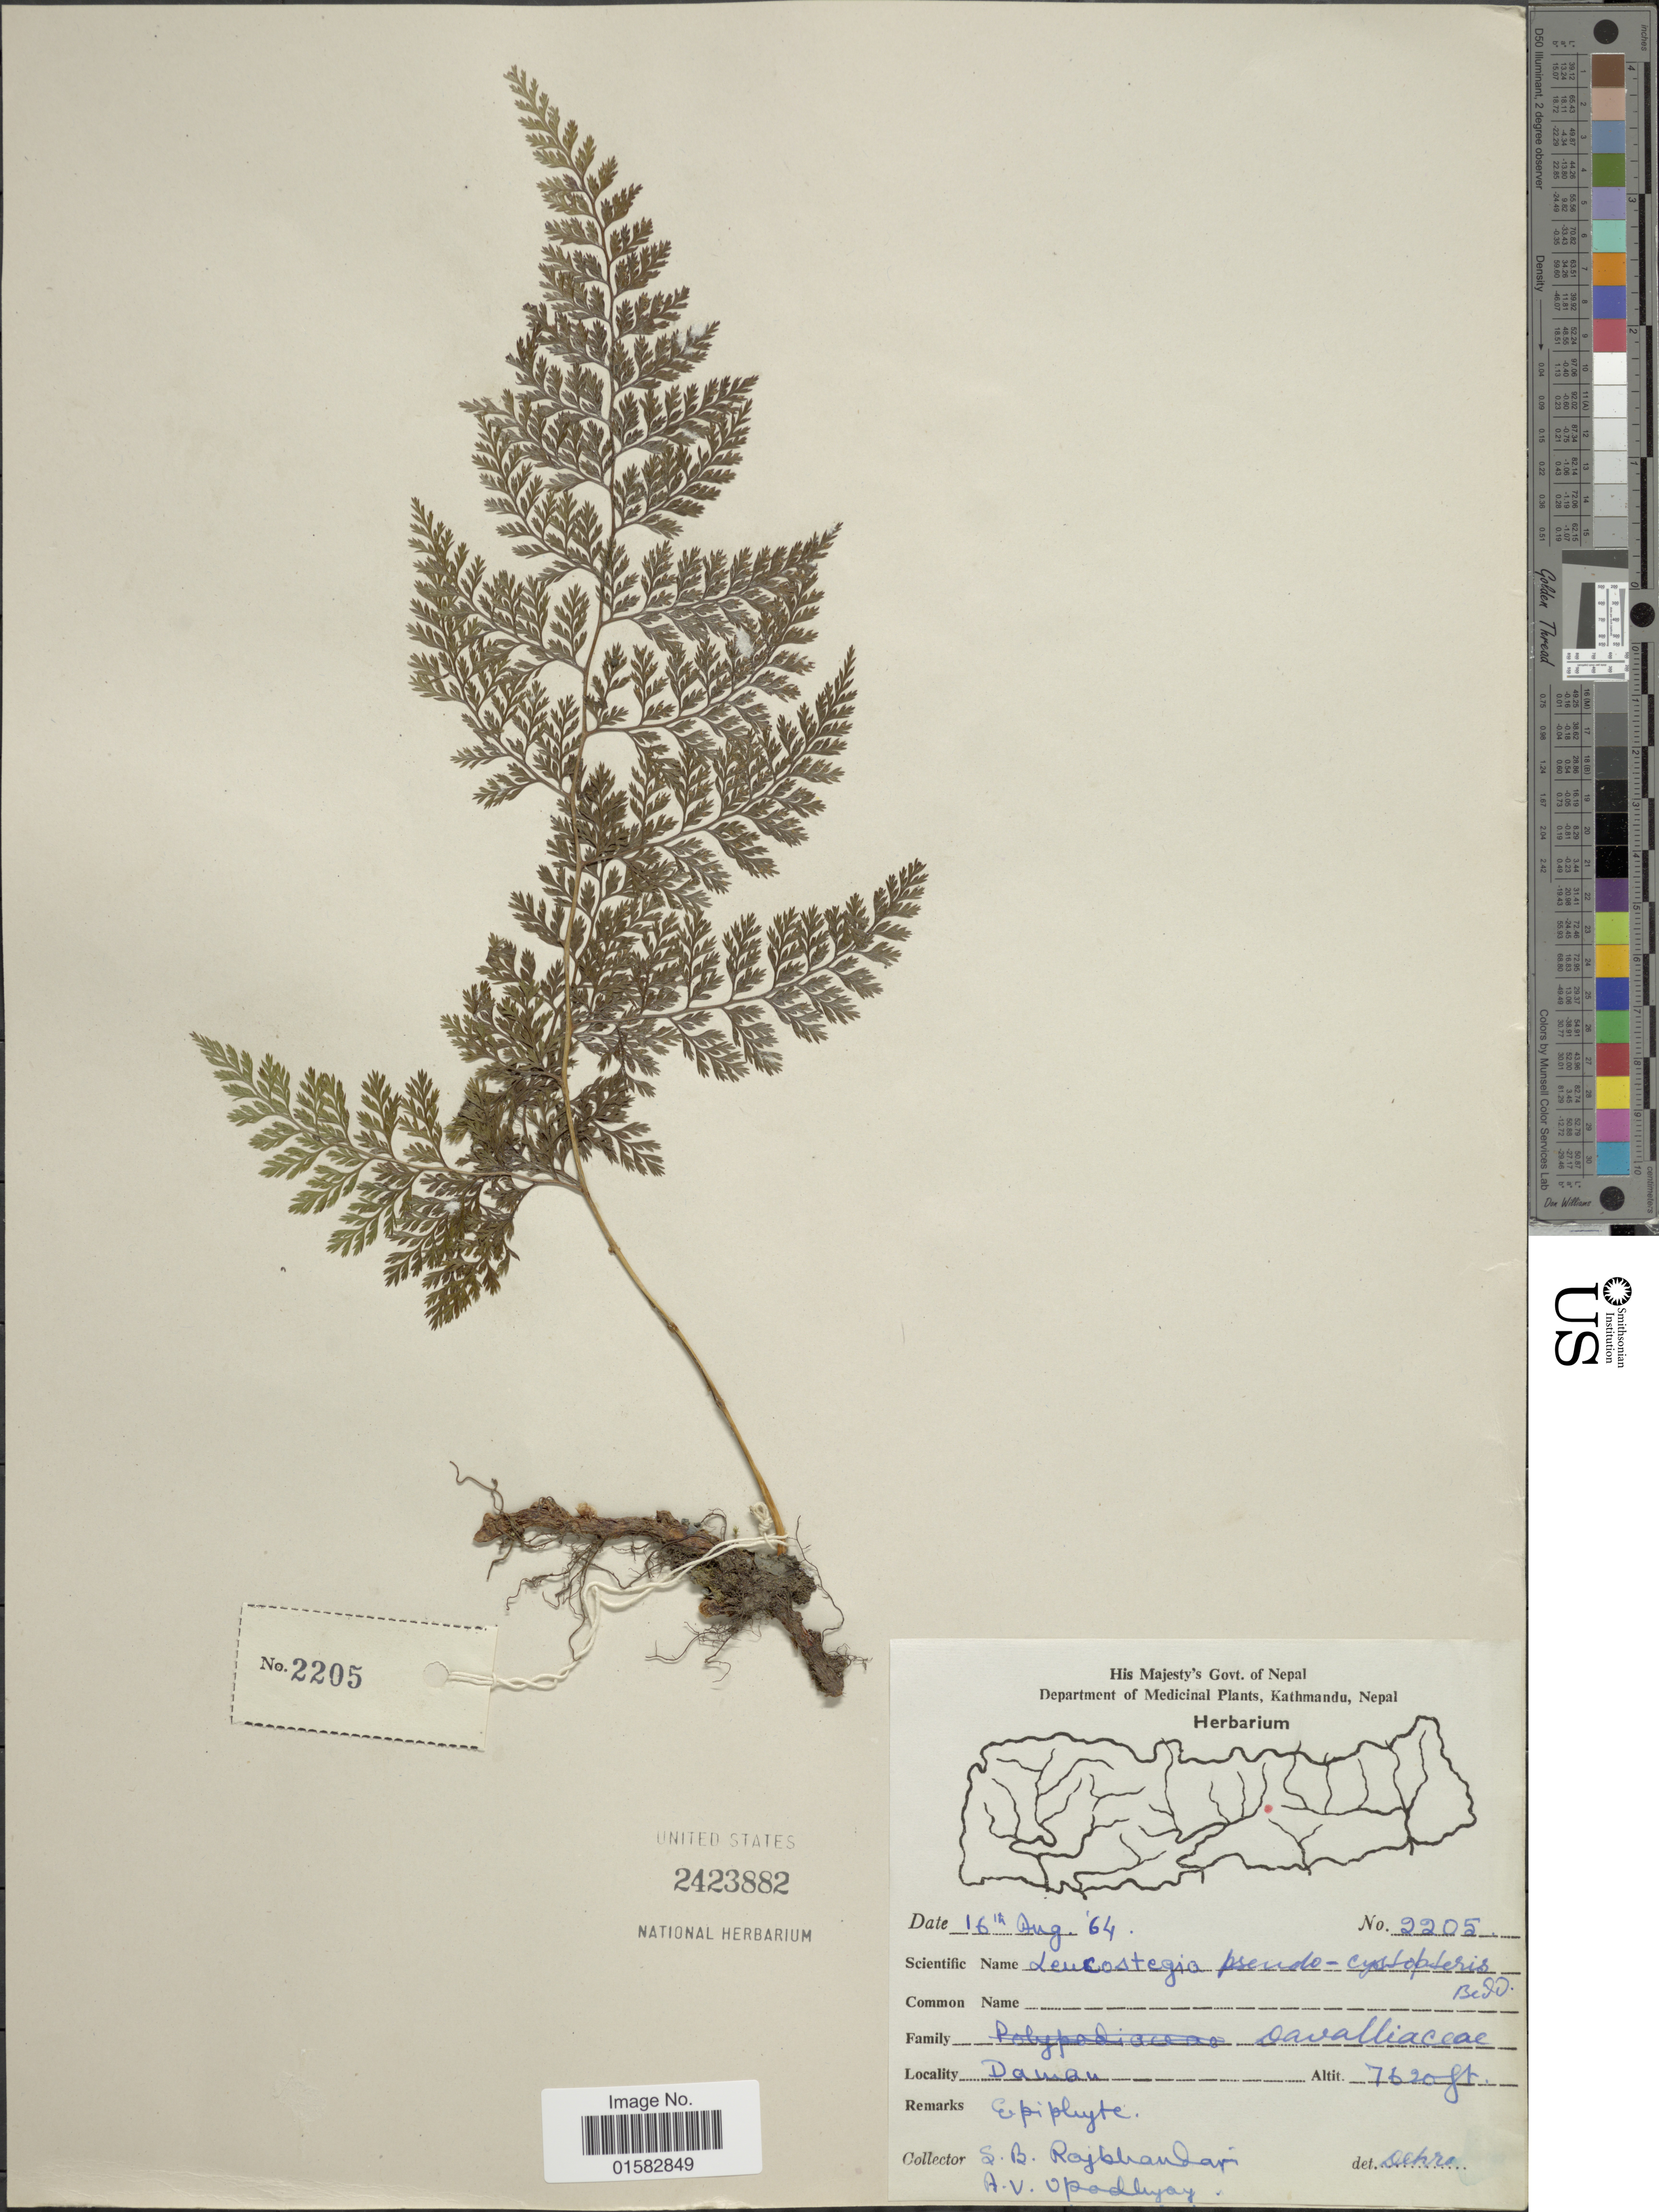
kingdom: Plantae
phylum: Tracheophyta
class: Polypodiopsida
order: Polypodiales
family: Davalliaceae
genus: Davallia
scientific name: Davallia pulchra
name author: D. Don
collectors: A. Upadhya & S. Rajbhandar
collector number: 2205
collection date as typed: Transcribed d/m/y: 16/8/64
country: Nepal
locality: Daman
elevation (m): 2323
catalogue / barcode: US 2423882